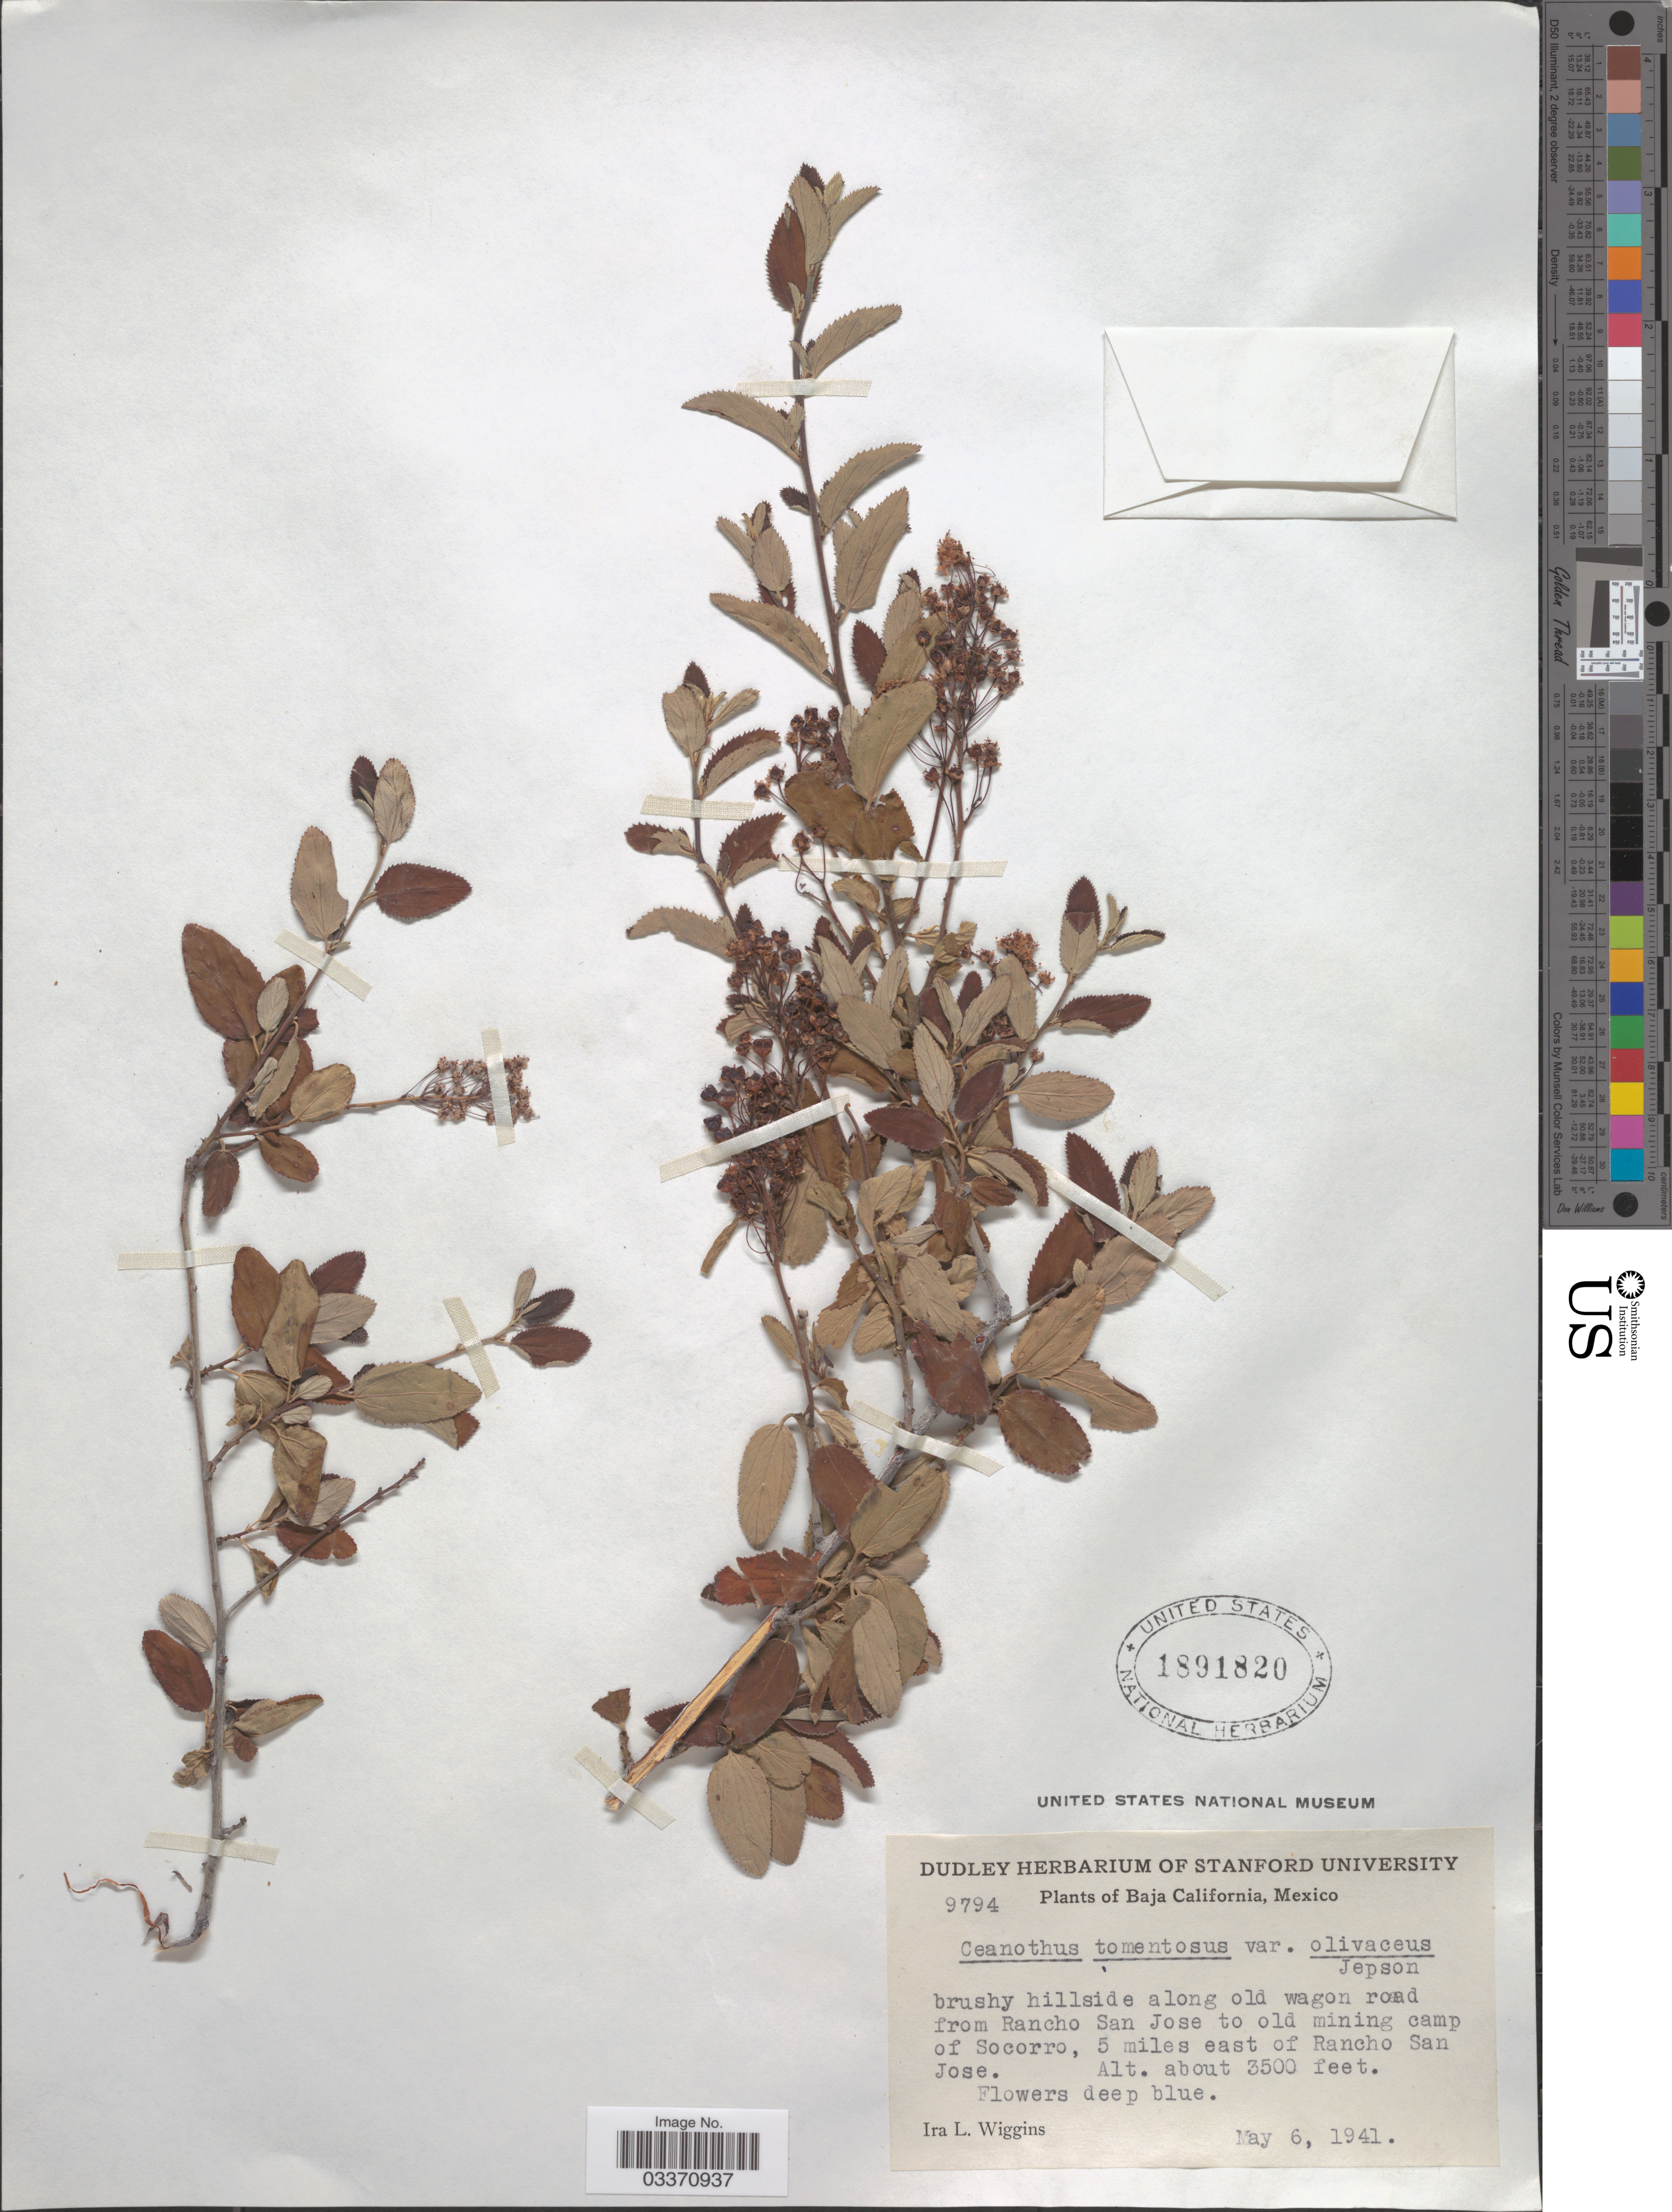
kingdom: Plantae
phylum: Tracheophyta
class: Magnoliopsida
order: Rosales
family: Rhamnaceae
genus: Ceanothus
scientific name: Ceanothus tomentosus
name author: Parry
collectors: I. L. Wiggins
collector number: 9794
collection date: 1941-05-06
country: Mexico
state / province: Baja California Norte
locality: Brushy hillside along old wagon road from Rancho San Jose to old mining camp of Socorro, 5 miles east of Rancho San Jose.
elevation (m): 1067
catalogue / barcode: US 1891820